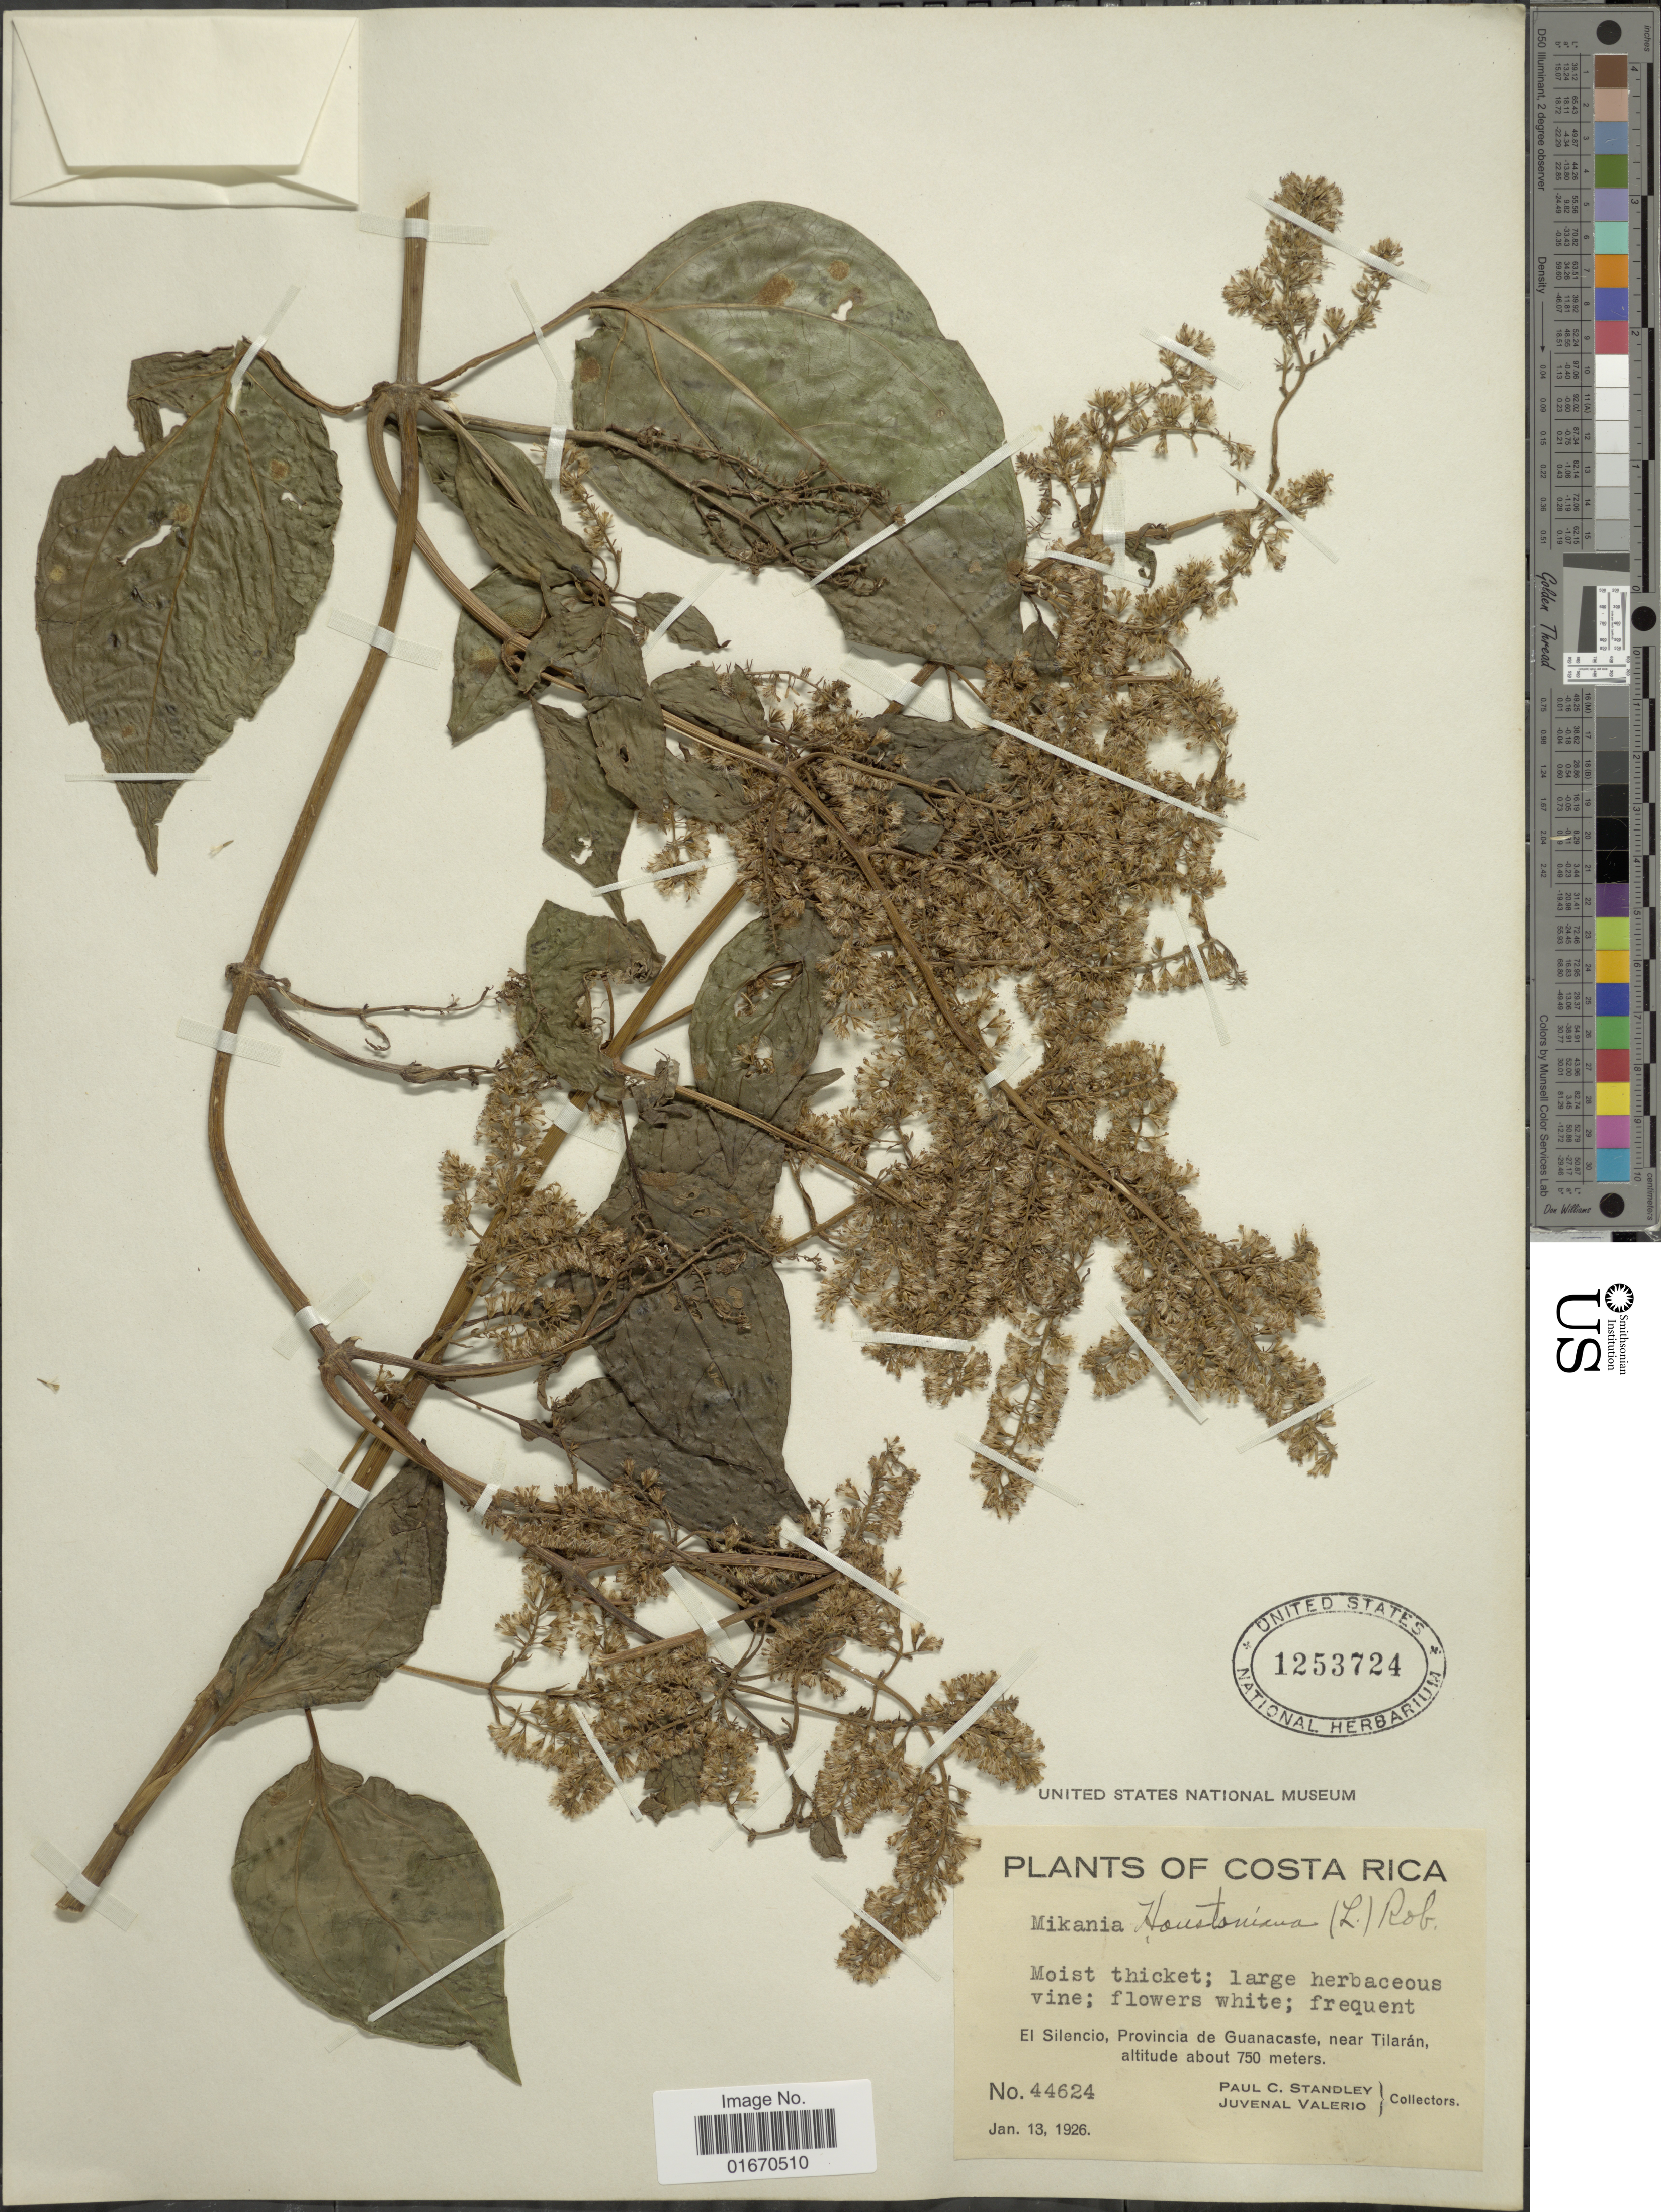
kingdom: Plantae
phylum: Tracheophyta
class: Magnoliopsida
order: Asterales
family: Asteraceae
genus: Mikania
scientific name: Mikania houstoniana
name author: (L.) B.L. Rob.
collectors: P. C. Standley & J. Valerio R.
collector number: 44624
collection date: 1926-01-13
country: Costa Rica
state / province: Guanacaste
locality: El Silencio, near Tilaran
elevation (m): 750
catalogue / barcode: US 1253724